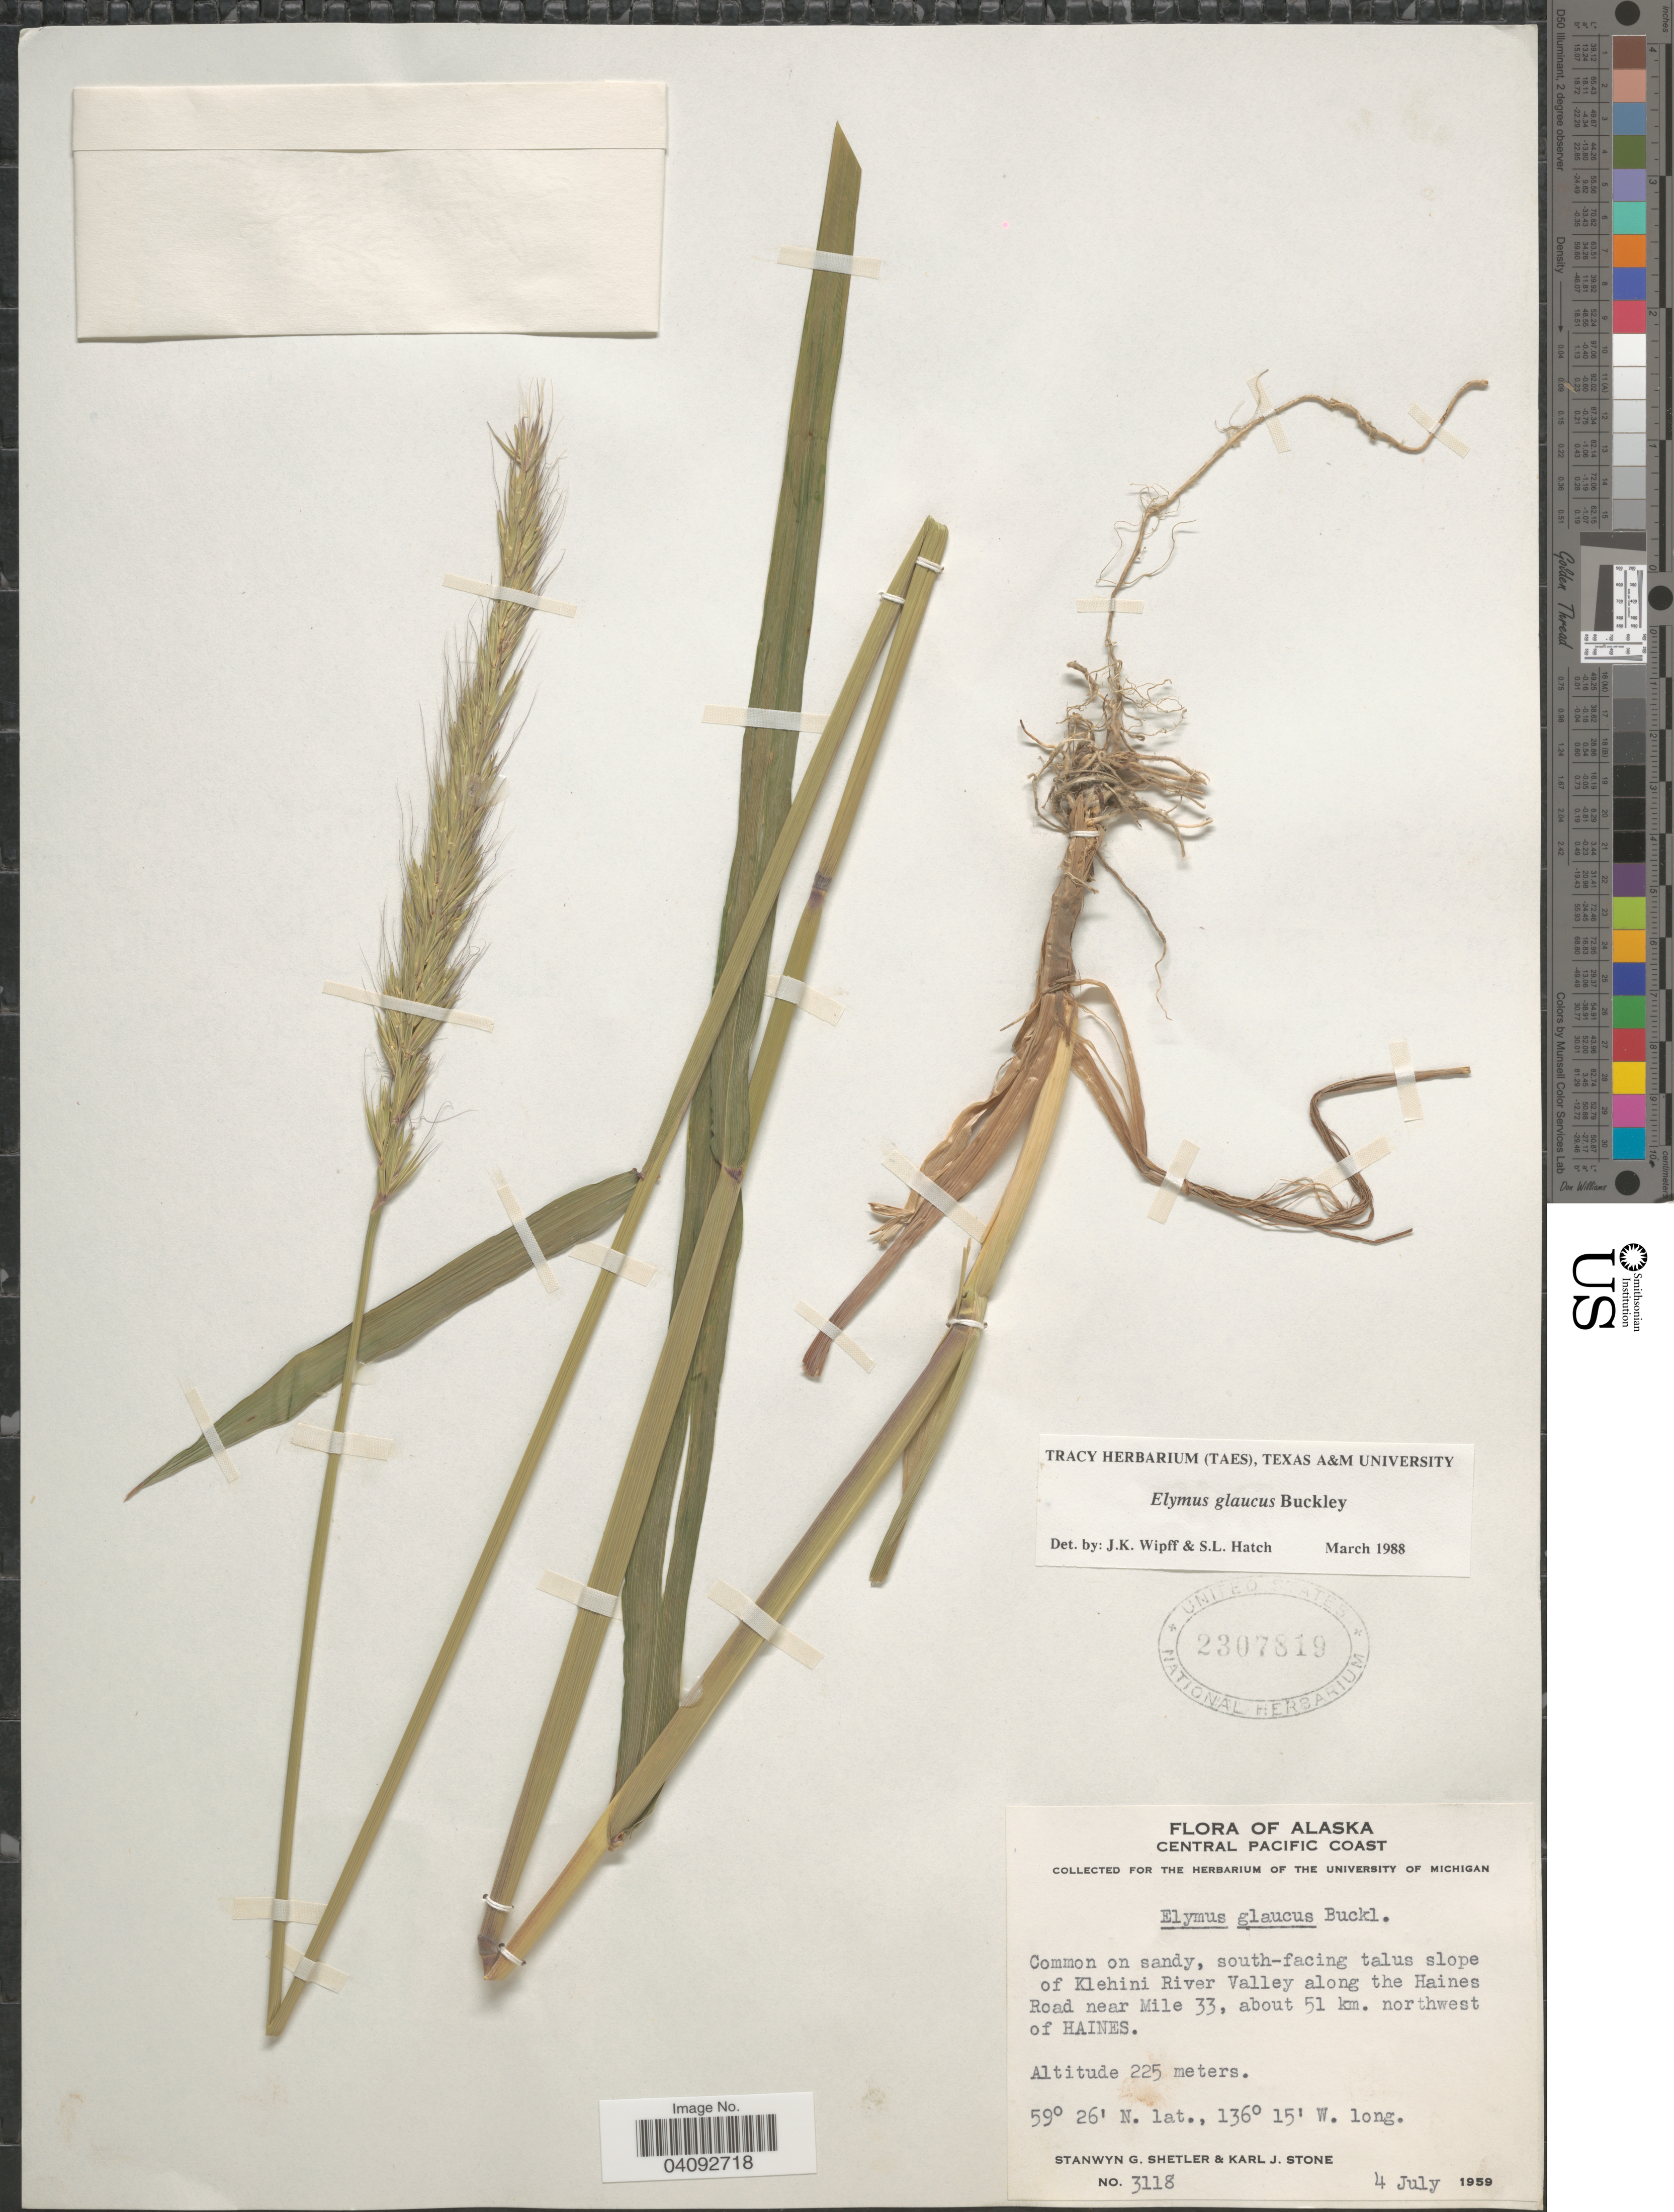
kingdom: Plantae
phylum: Tracheophyta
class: Liliopsida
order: Poales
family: Poaceae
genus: Elymus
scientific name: Elymus glaucus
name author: Buckley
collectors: S. Shetler & K. J. Stone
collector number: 3118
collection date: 1959-07-04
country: United States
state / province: Alaska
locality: Central Pacific Coast. Common on sandy, south-facing talus slope of Klehini River Valley along the Haines Road near Mile 33, about 51 km. northwest of Haines.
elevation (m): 225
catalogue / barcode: US 2307819